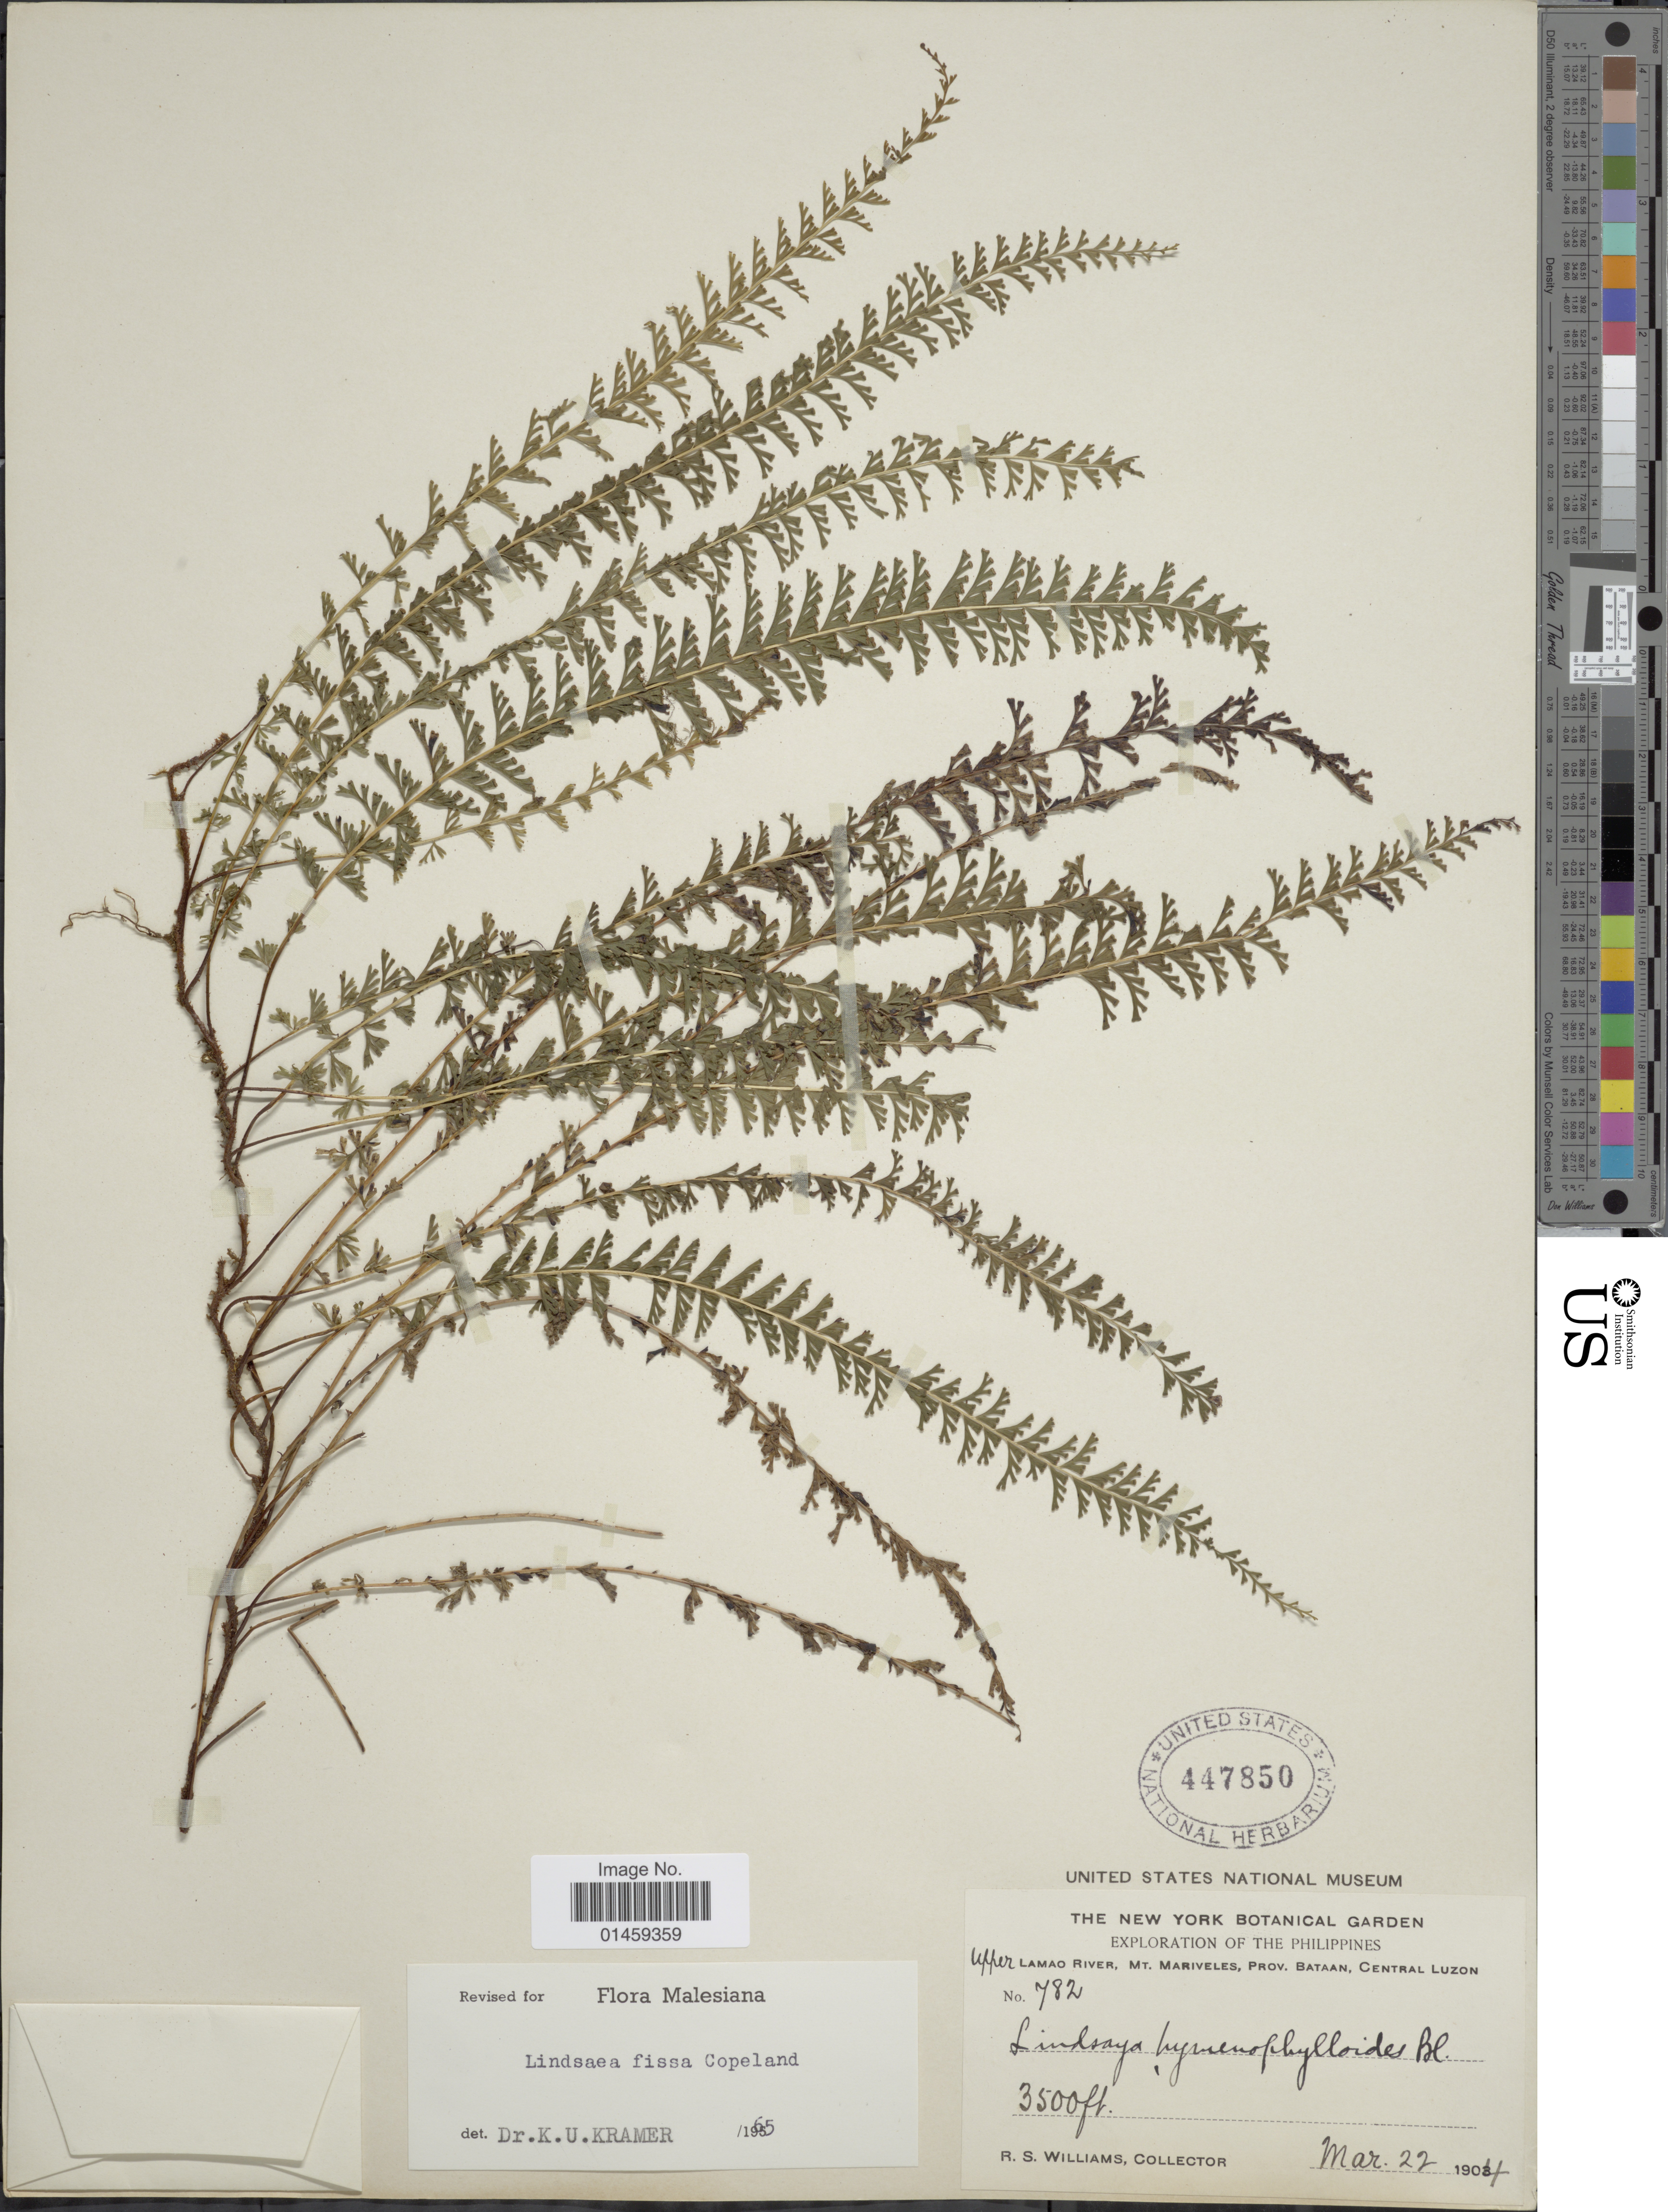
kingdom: Plantae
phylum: Tracheophyta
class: Polypodiopsida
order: Polypodiales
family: Lindsaeaceae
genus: Lindsaea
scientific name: Lindsaea fissa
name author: Copel.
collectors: R. S. Williams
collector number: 782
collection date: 1904-03-27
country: Philippines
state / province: Central Luzon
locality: Upper Lamao River, Mt. Mariveles, Prov. Bataan.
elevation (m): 1067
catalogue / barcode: US 447850